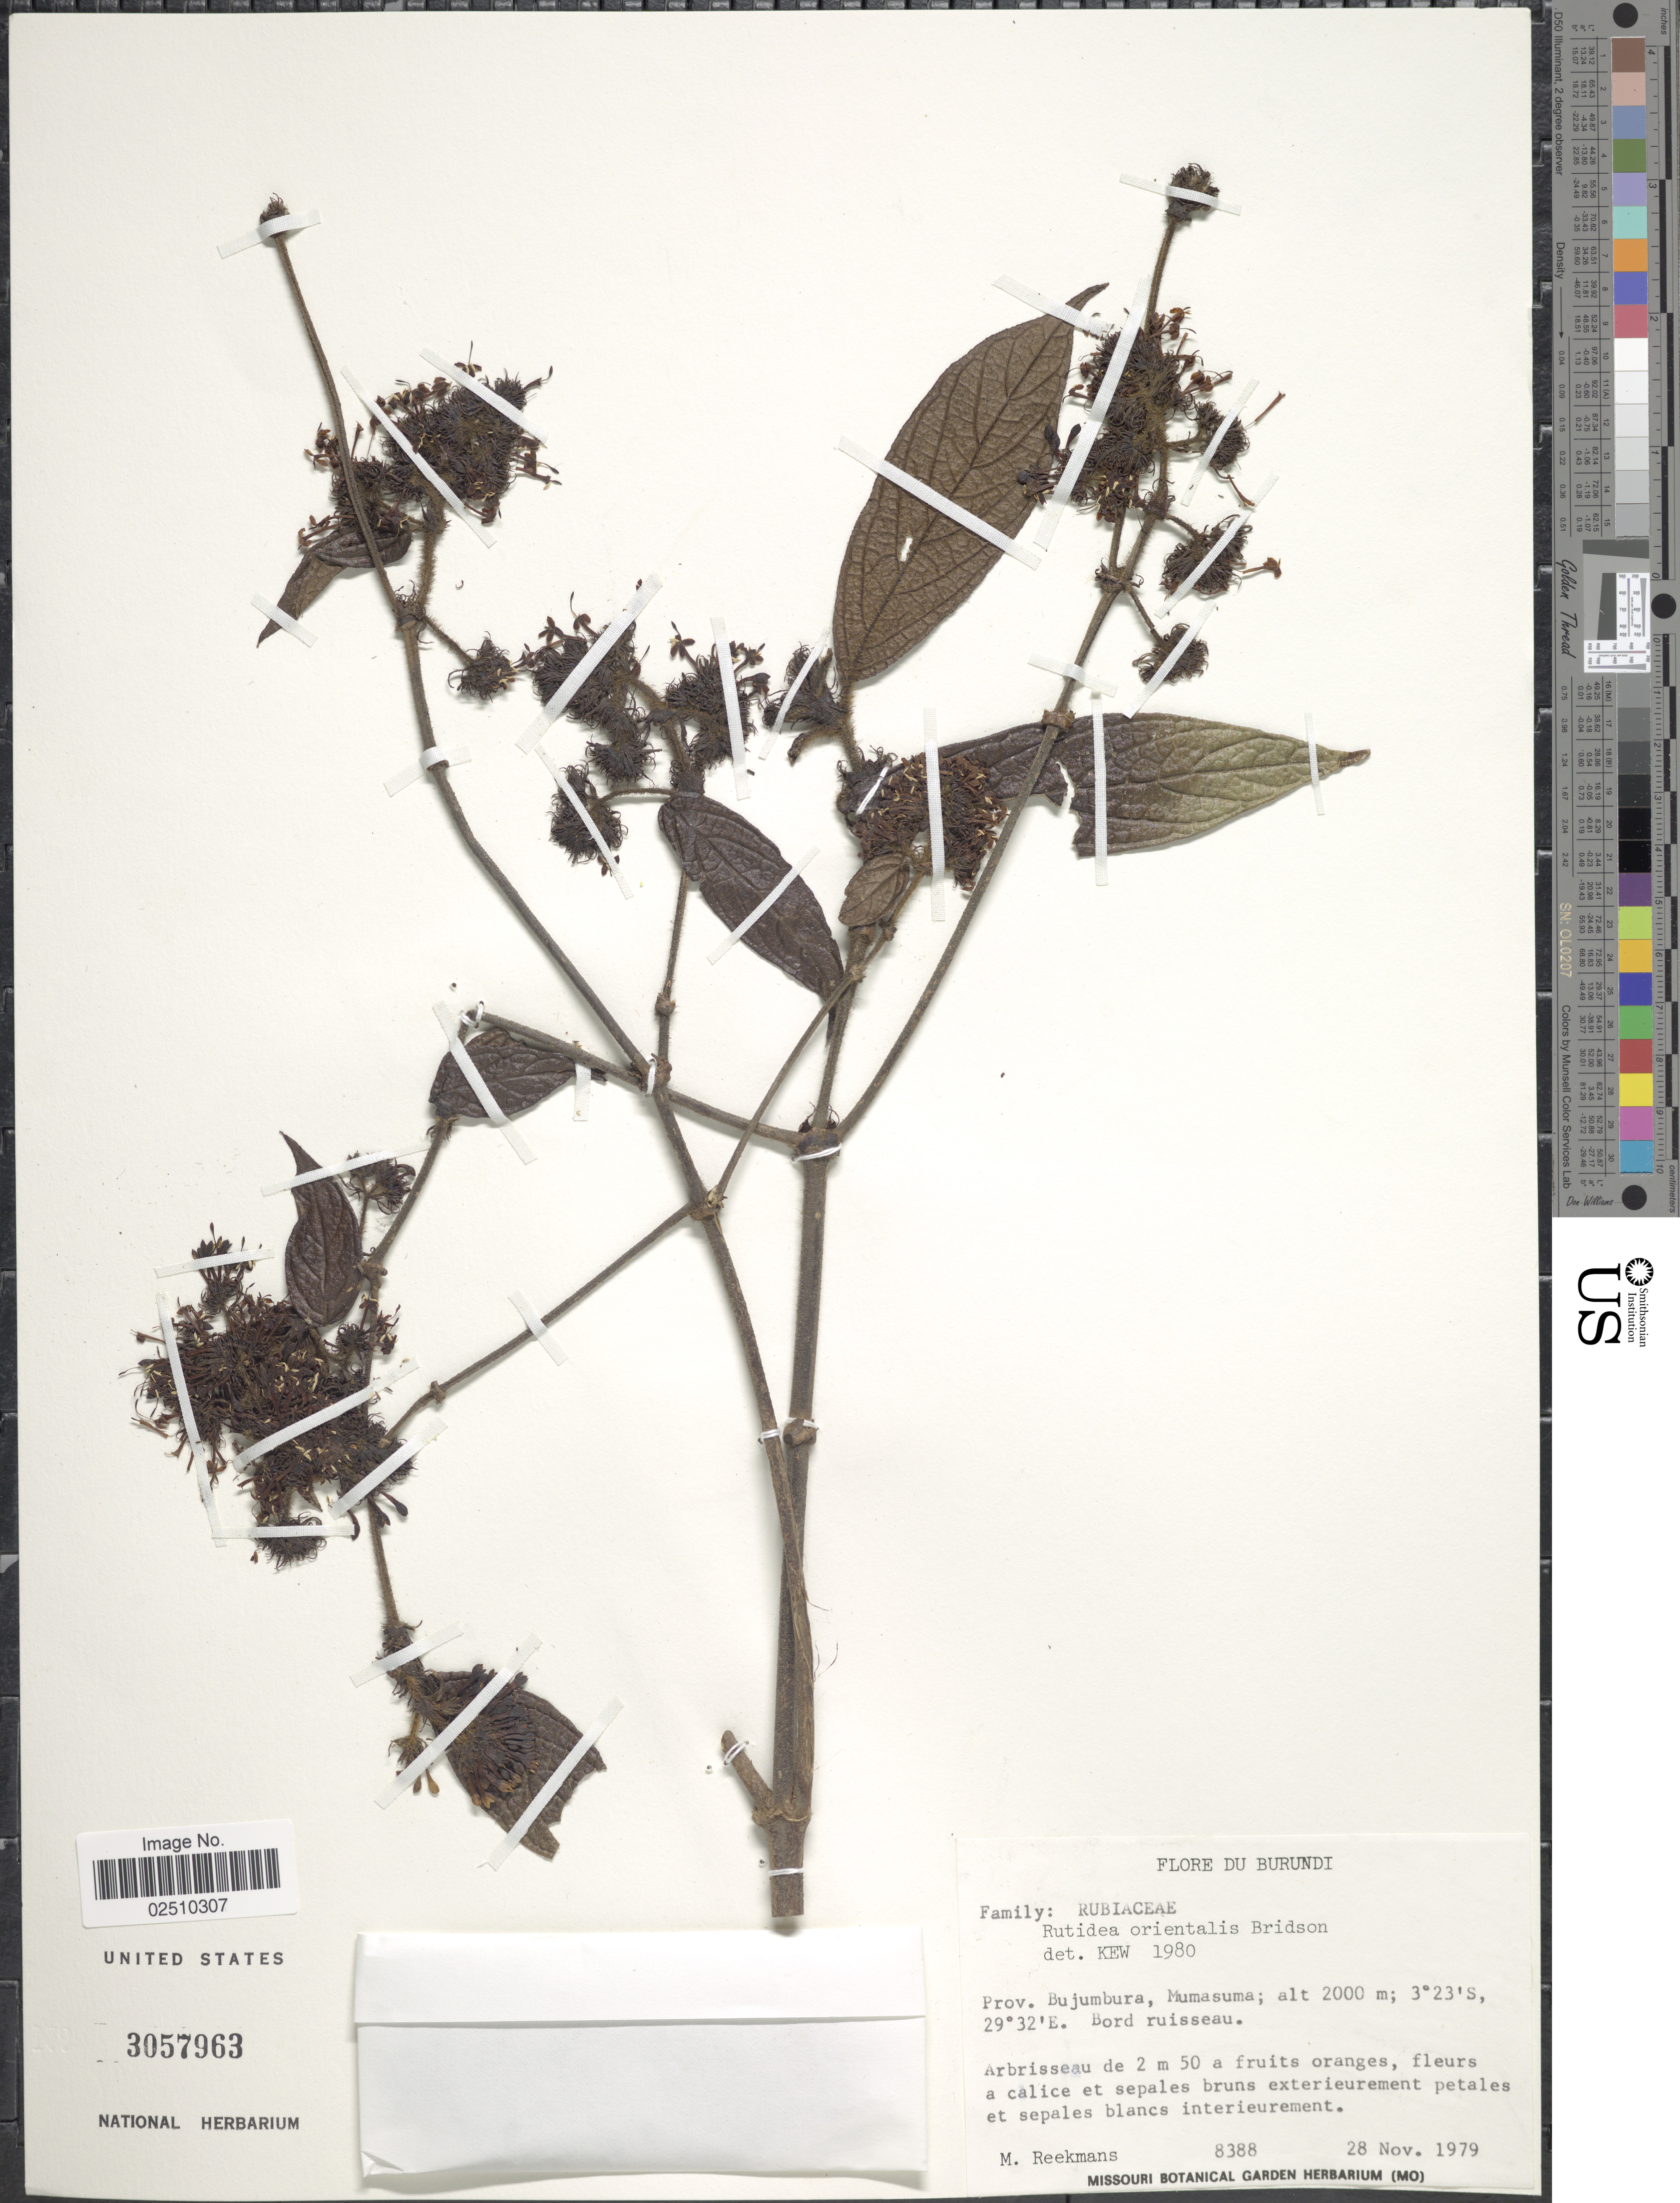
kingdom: Plantae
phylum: Tracheophyta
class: Magnoliopsida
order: Gentianales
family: Rubiaceae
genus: Rutidea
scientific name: Rutidea orientalis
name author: Bridson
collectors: M. Reekmans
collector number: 8388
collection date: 1979-11-28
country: Burundi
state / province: Bujumura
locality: Prov. Bujumbura, Mumasuma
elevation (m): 2000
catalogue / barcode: US 3057963